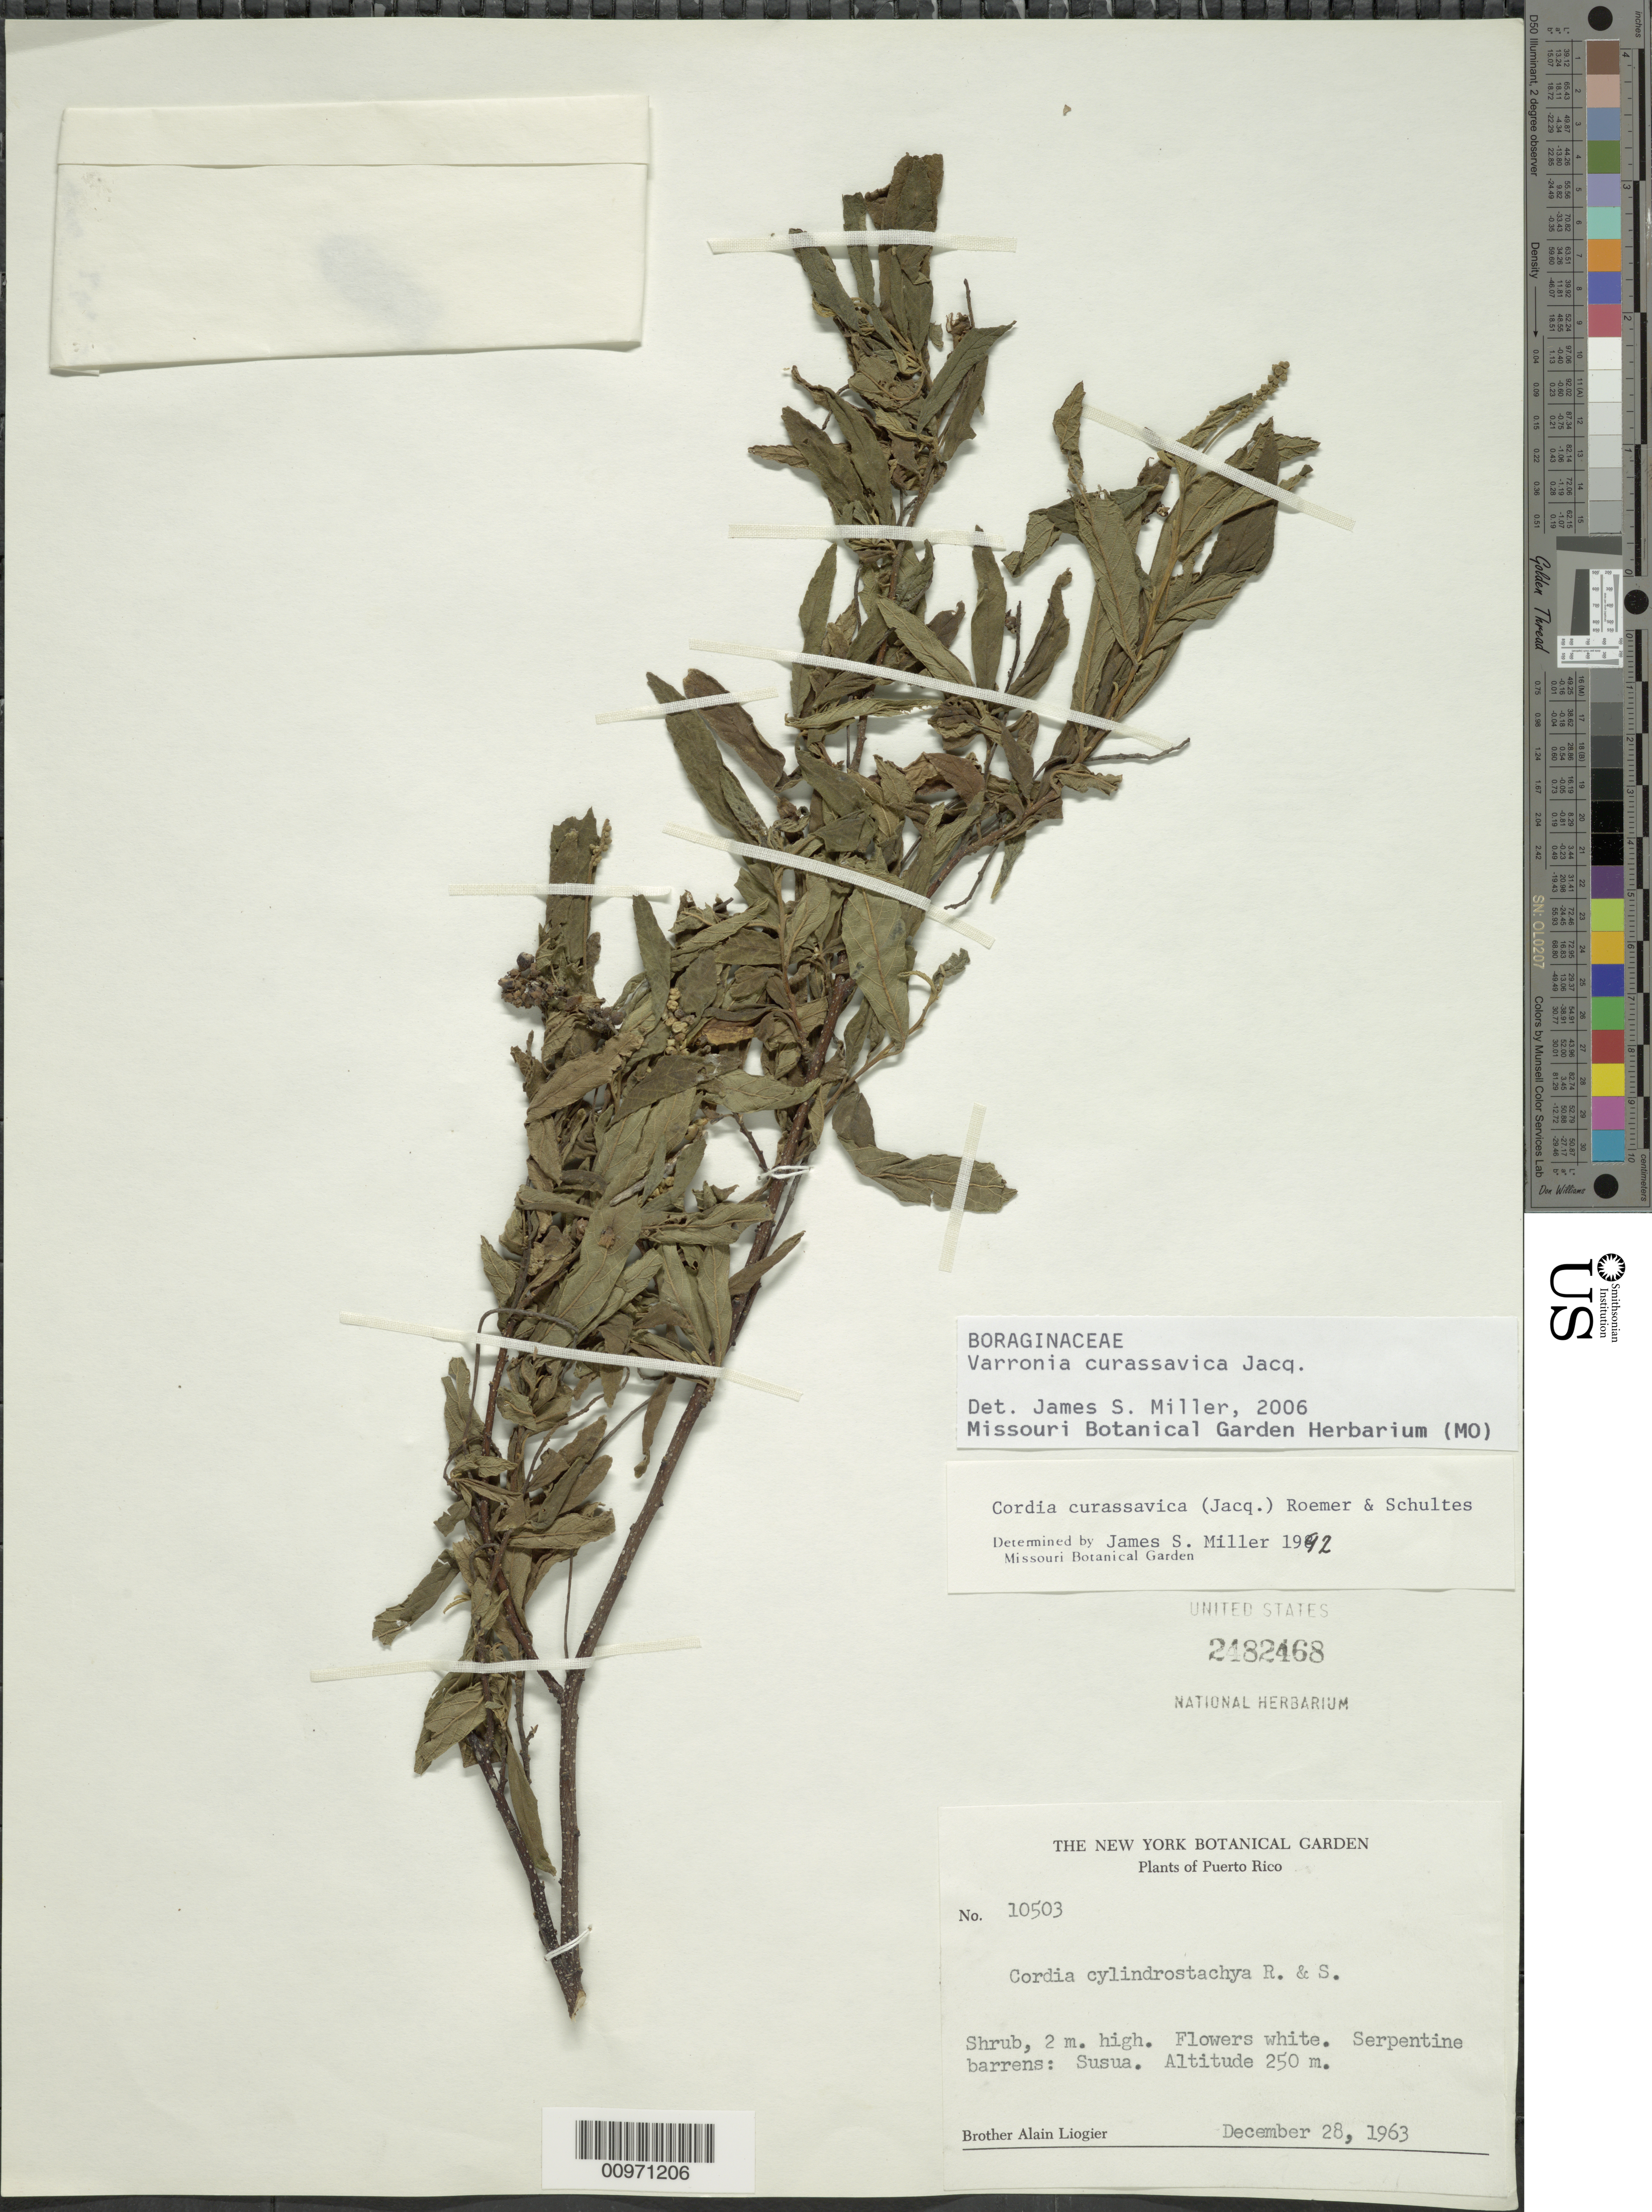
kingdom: Plantae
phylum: Tracheophyta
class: Magnoliopsida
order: Boraginales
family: Cordiaceae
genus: Varronia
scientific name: Varronia curassavica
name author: Jacq.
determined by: Miller, James S., (MO), Missouri Botanical Garden (UNITED STATES)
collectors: A. H. Liogier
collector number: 10503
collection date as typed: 28 Dec 1963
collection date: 1963-12-28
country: Puerto Rico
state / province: Yauco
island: Puerto Rico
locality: Susua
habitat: Serpentine barrens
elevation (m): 250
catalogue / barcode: US 2482468